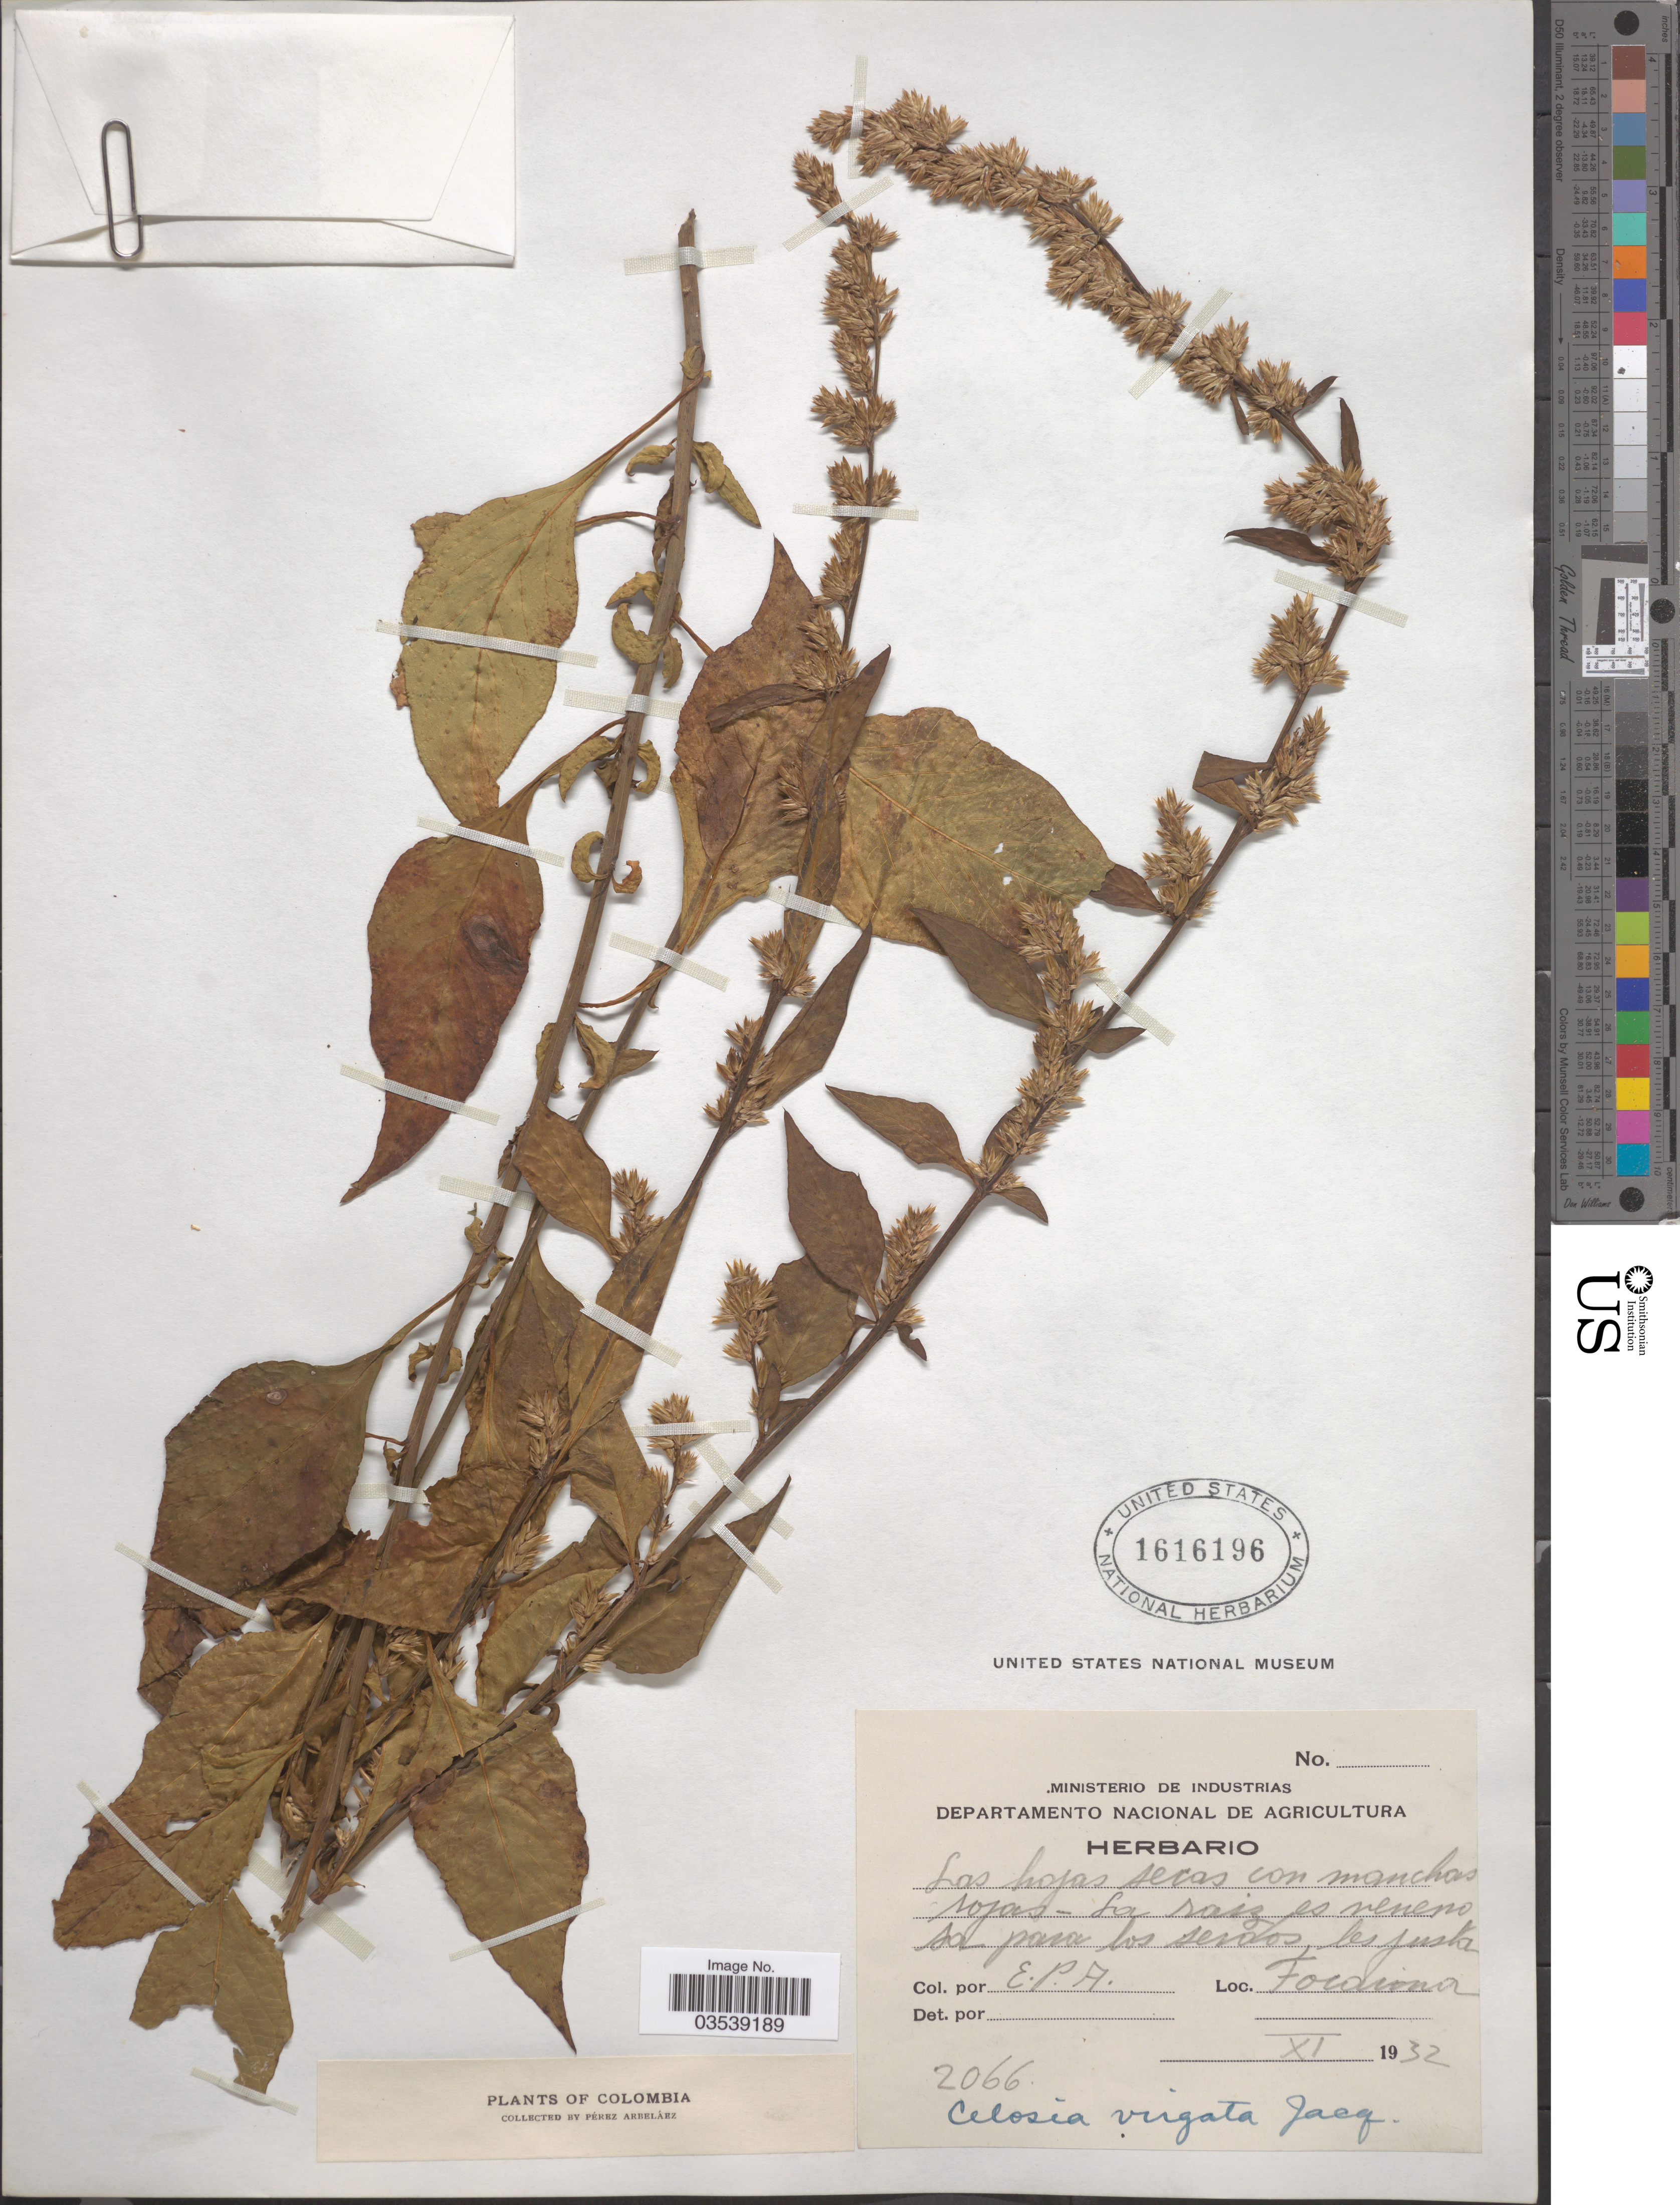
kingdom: Plantae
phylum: Tracheophyta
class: Magnoliopsida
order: Caryophyllales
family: Amaranthaceae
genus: Celosia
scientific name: Celosia virgata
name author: Jacq.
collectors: E. Pérez Arbeláez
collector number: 2066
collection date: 1932-11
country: Colombia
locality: Tocaima.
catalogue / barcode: US 1616196